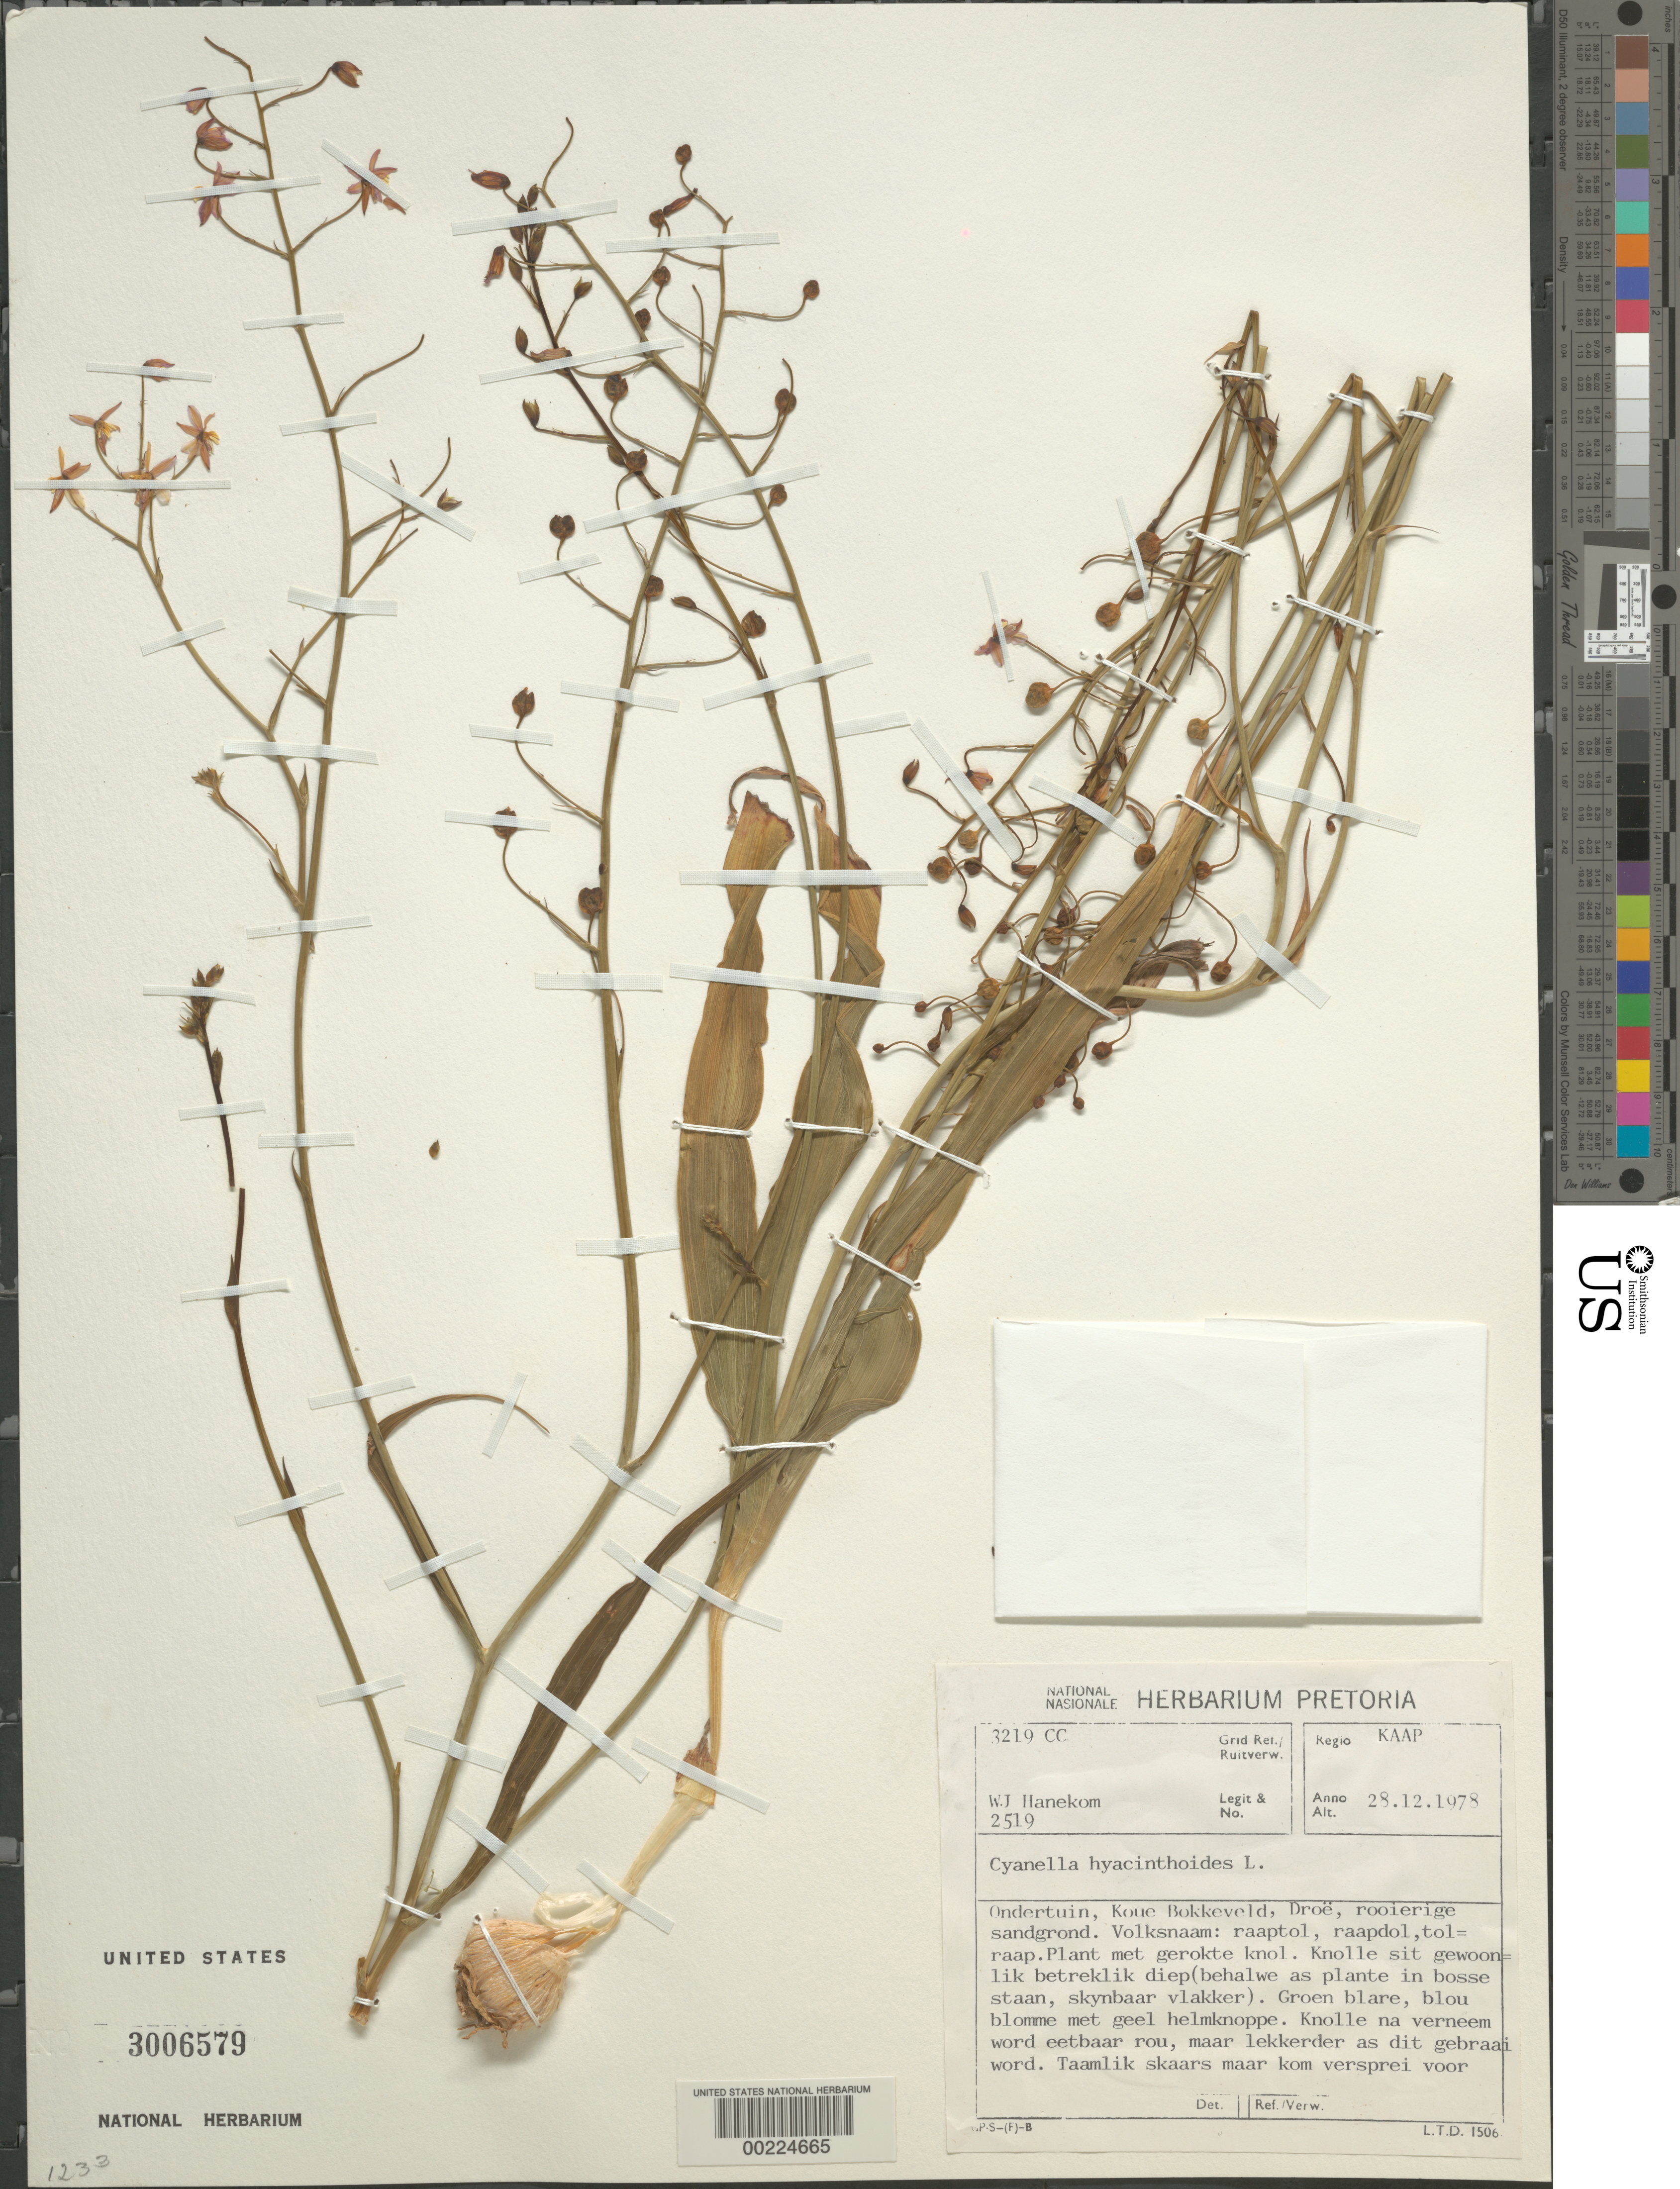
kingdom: Plantae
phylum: Tracheophyta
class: Liliopsida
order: Asparagales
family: Tecophilaeaceae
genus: Cyanella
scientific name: Cyanella hyacinthoides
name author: Royen ex L.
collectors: W. Hanekom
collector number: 3219 Cc / 2519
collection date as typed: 28 Dec 1978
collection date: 1978-12-28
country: South Africa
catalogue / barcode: US 3006579